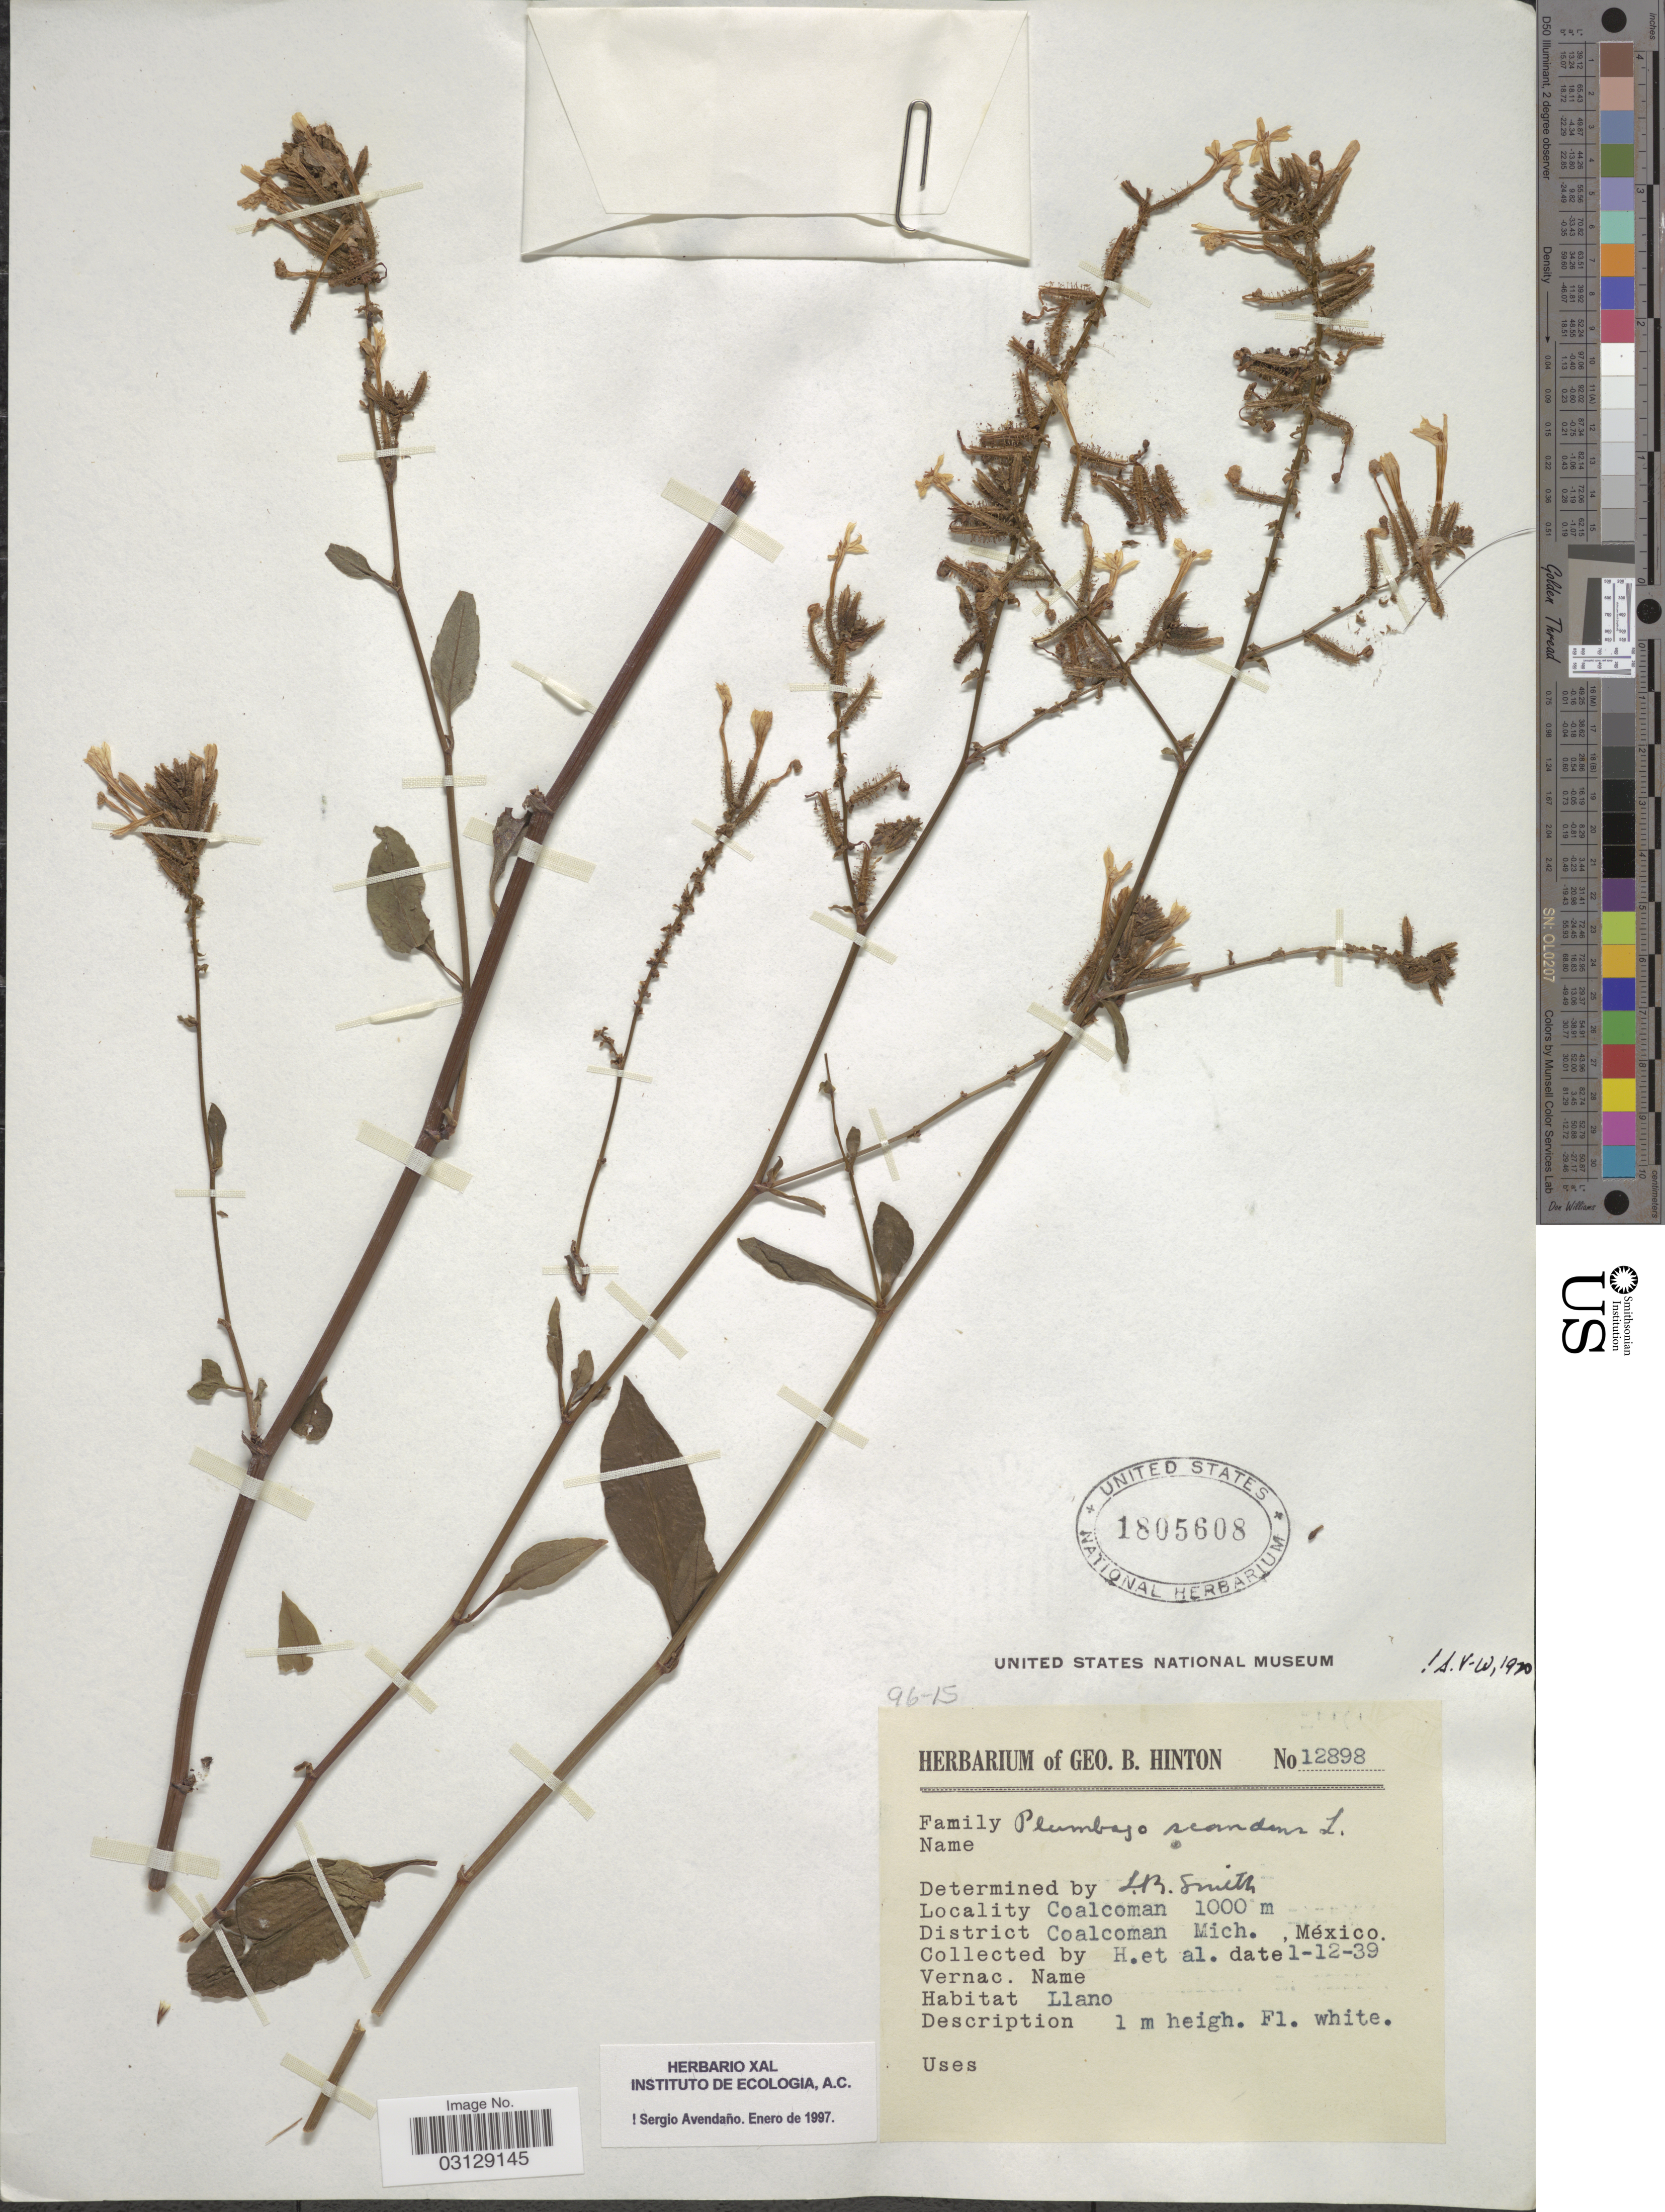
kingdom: Plantae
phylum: Tracheophyta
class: Magnoliopsida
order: Caryophyllales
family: Plumbaginaceae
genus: Plumbago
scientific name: Plumbago scandens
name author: L.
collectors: G. B. Hinton & et al.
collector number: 12898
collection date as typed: Transcribed d/m/y: 1/12/39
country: Mexico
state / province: Michoacán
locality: Coalcoman. District Coalcoman Mich.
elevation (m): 1000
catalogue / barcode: US 1805608